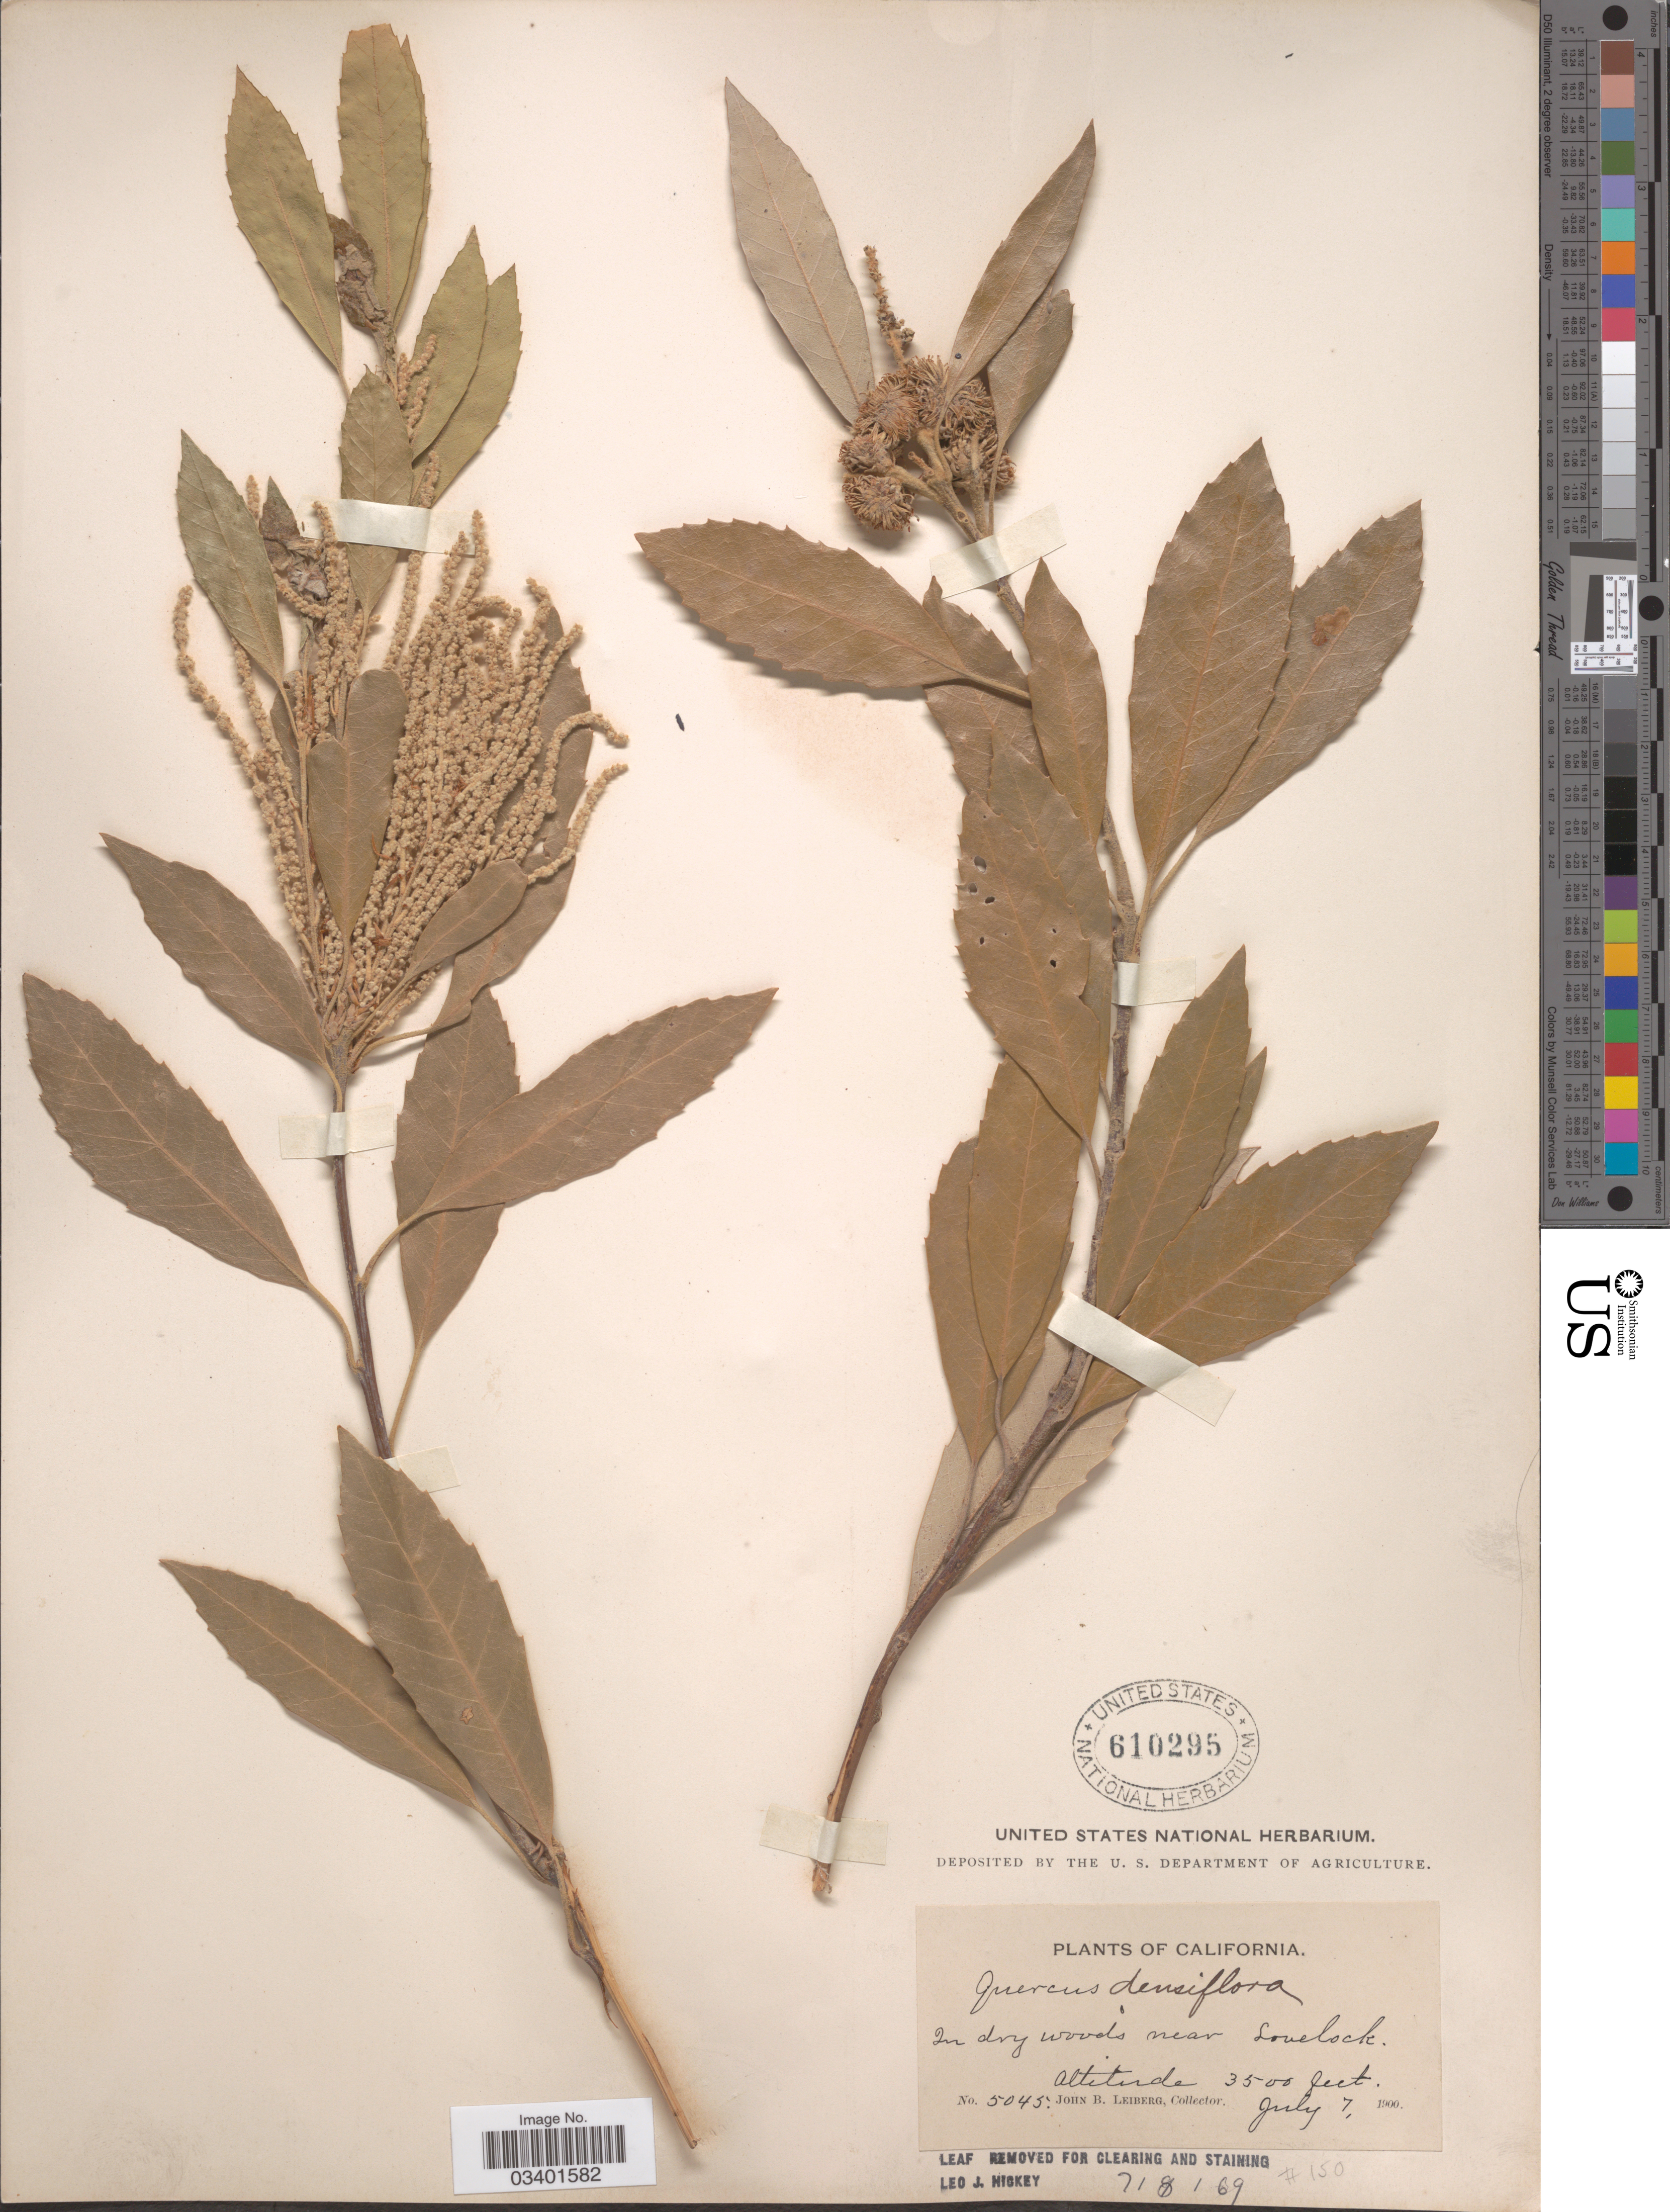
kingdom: Plantae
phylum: Tracheophyta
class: Magnoliopsida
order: Fagales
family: Fagaceae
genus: Notholithocarpus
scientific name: Notholithocarpus densiflorus var. densiflorus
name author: (Hook. & Arn.) P. S. Manos et al.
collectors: J. B. Leiberg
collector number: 5045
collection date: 1900-07-07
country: United States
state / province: California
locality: In dry woods near Lovelock.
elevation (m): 1067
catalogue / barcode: US 610295